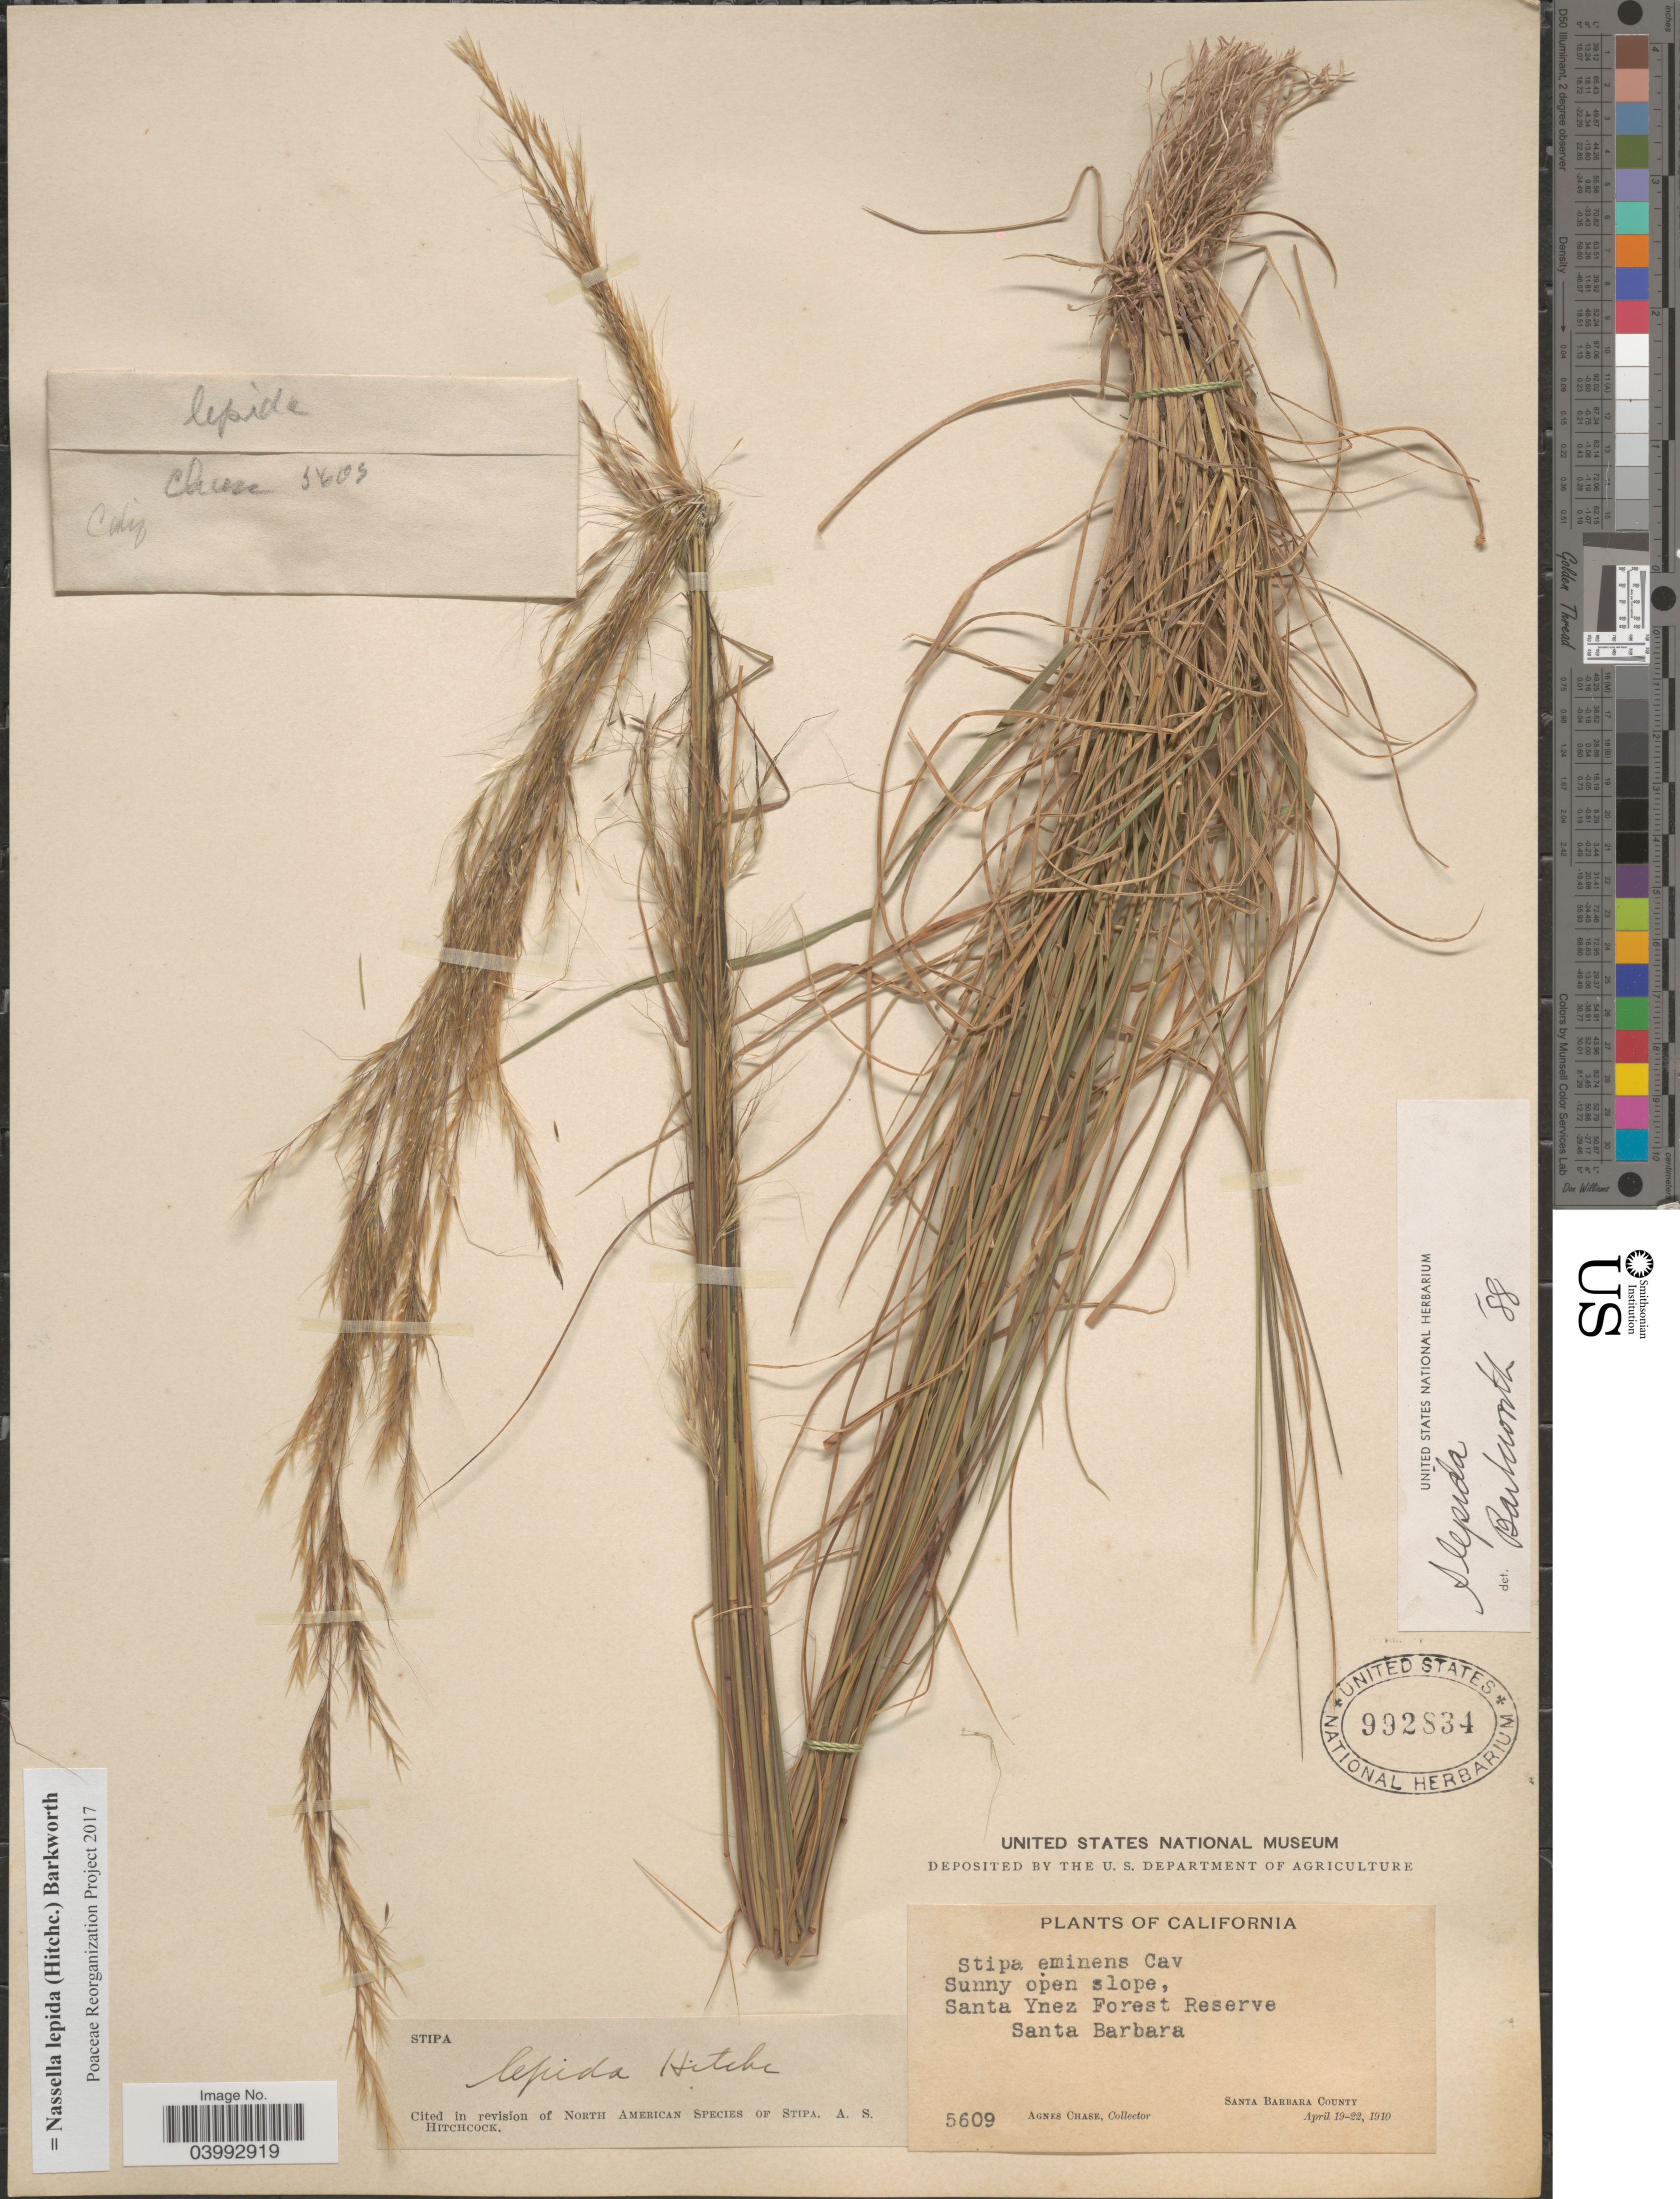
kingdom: Plantae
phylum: Tracheophyta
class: Liliopsida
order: Poales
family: Poaceae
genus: Nassella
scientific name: Nassella lepida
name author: (Hitchc.) Barkworth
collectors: A. Chase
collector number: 5609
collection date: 1910-04-19/1910-04-22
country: United States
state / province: California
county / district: Santa Barbara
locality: Sunny open slope, Santa Ynez Forest Reserve. Santa Barbara. Santa Barbara County.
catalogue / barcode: US 992834